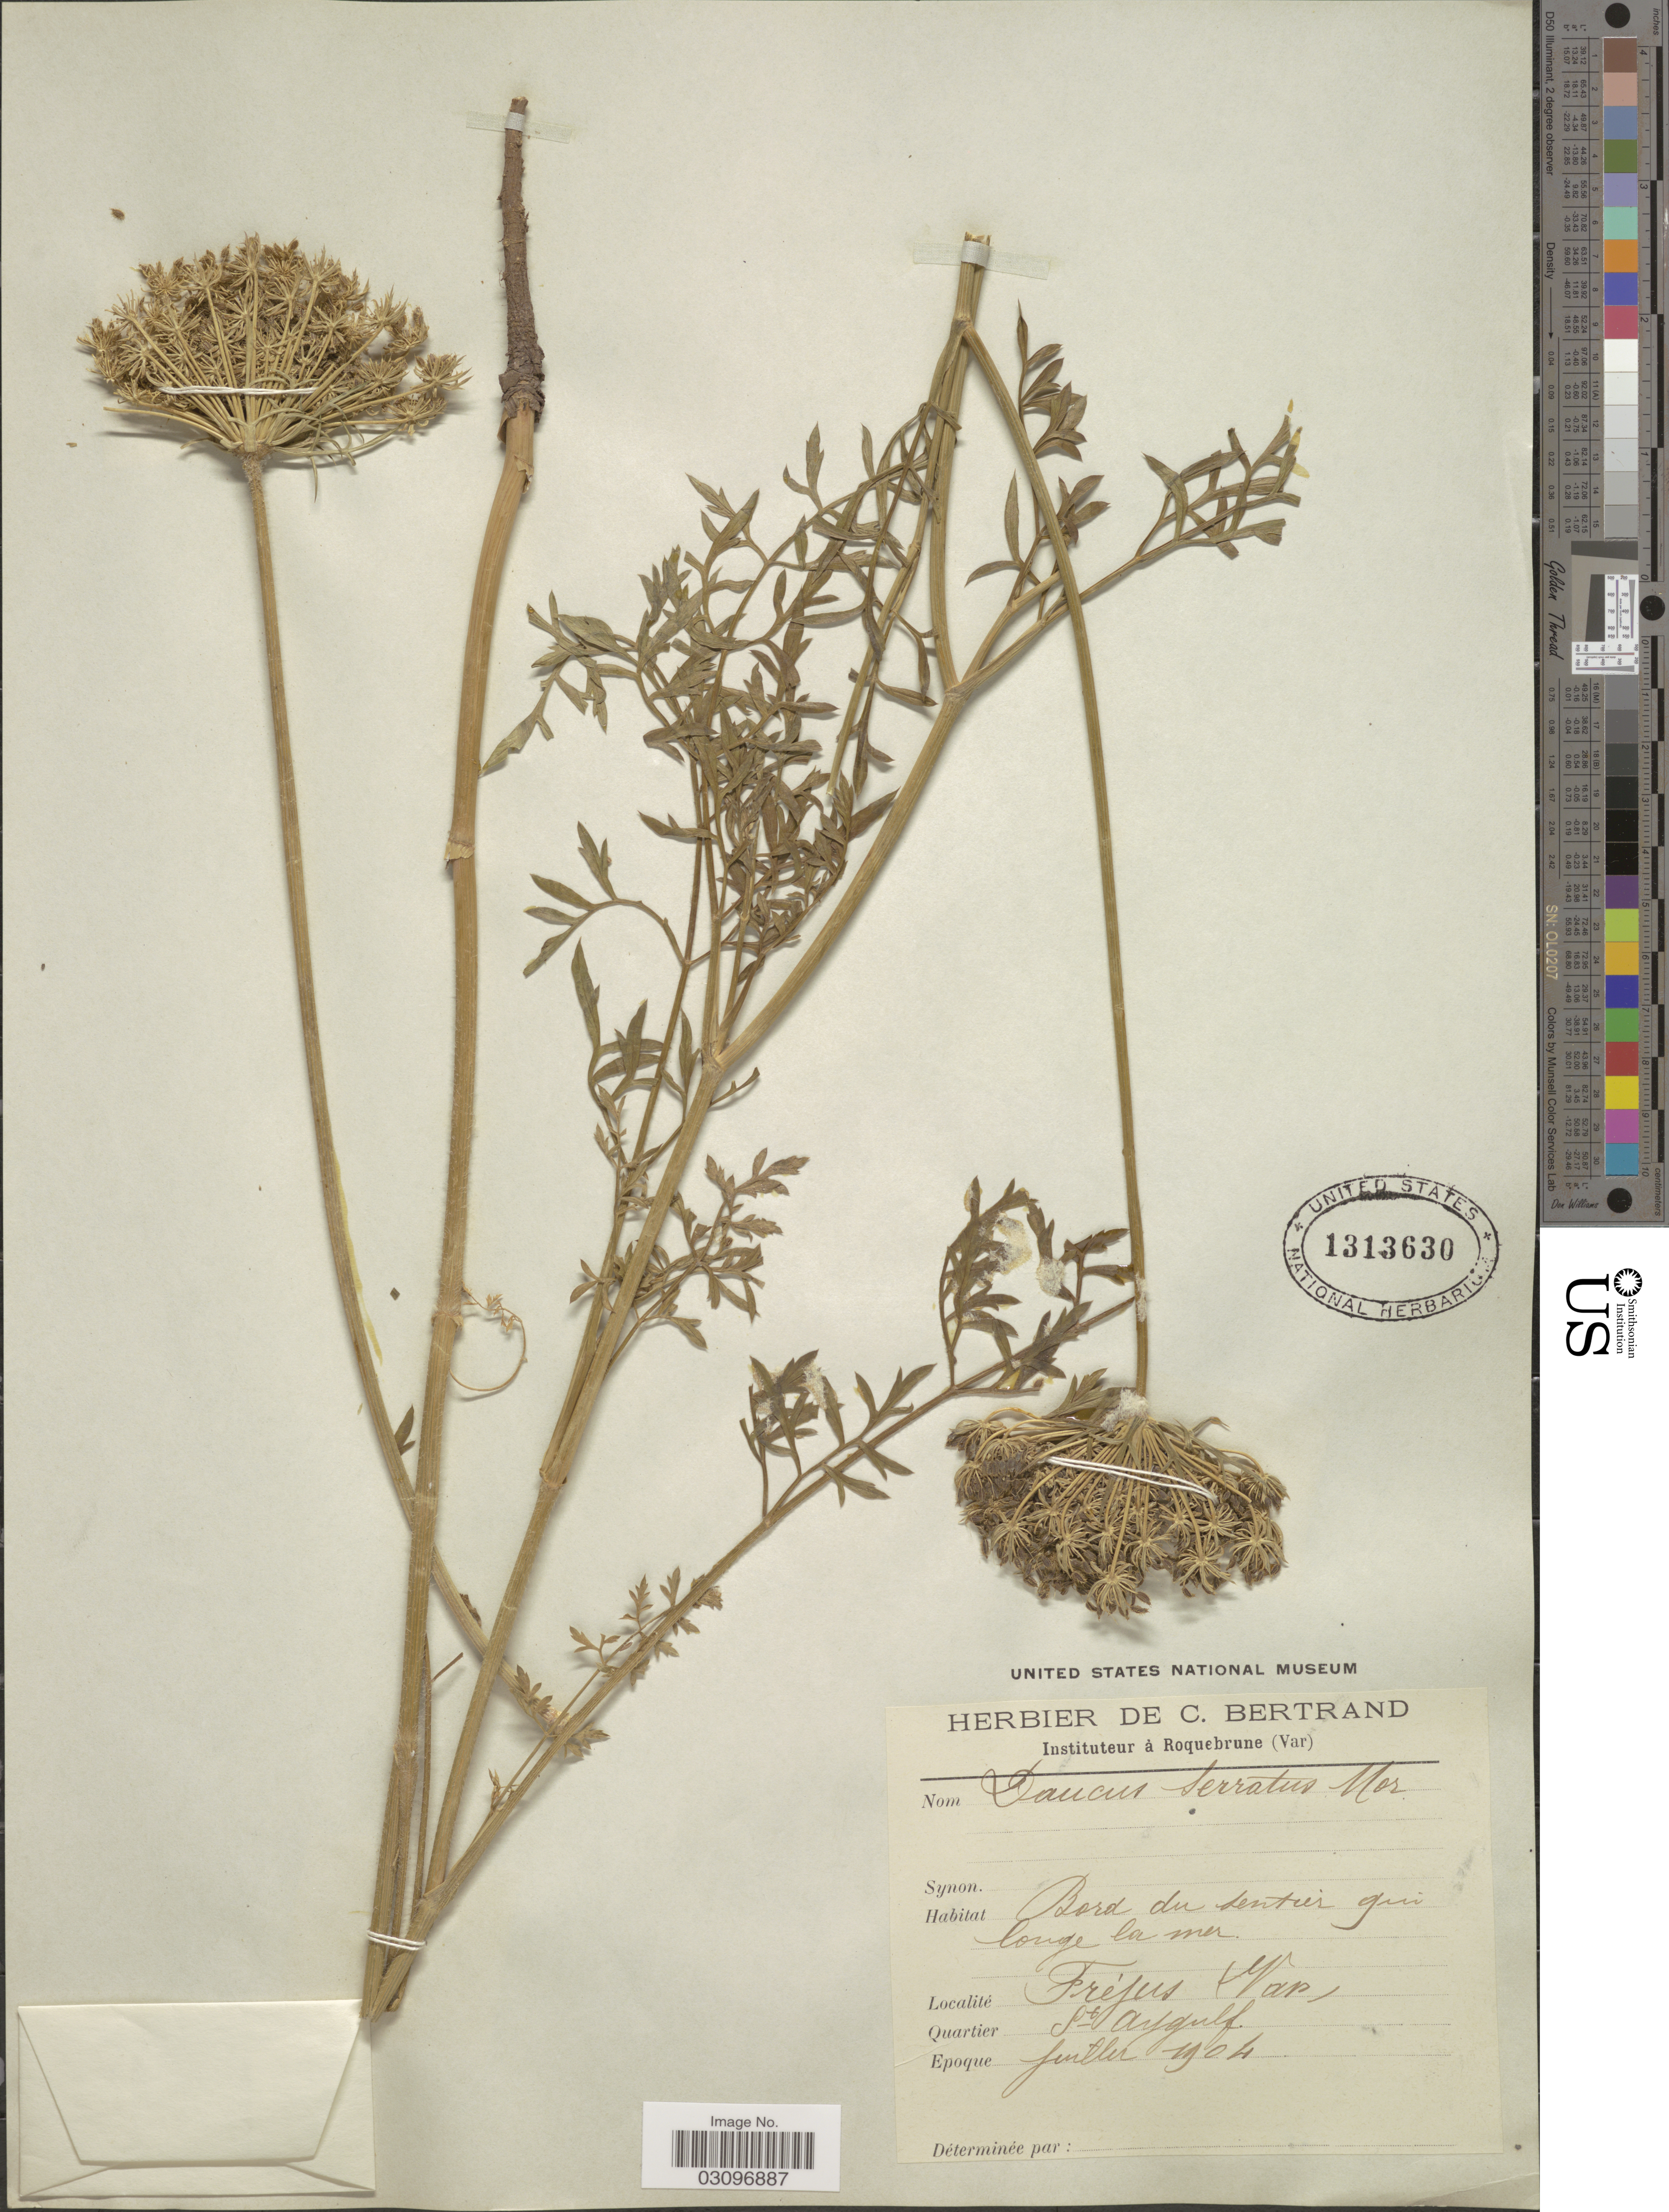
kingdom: Plantae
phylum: Tracheophyta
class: Magnoliopsida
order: Apiales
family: Apiaceae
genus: Daucus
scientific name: Daucus serratus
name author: Moris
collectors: Ex herb. C. Bertrand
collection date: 1904-07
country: France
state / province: Provence-Alpes-Côte d'Azur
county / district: Var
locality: Frejus (Var). Quartier St Aygulf.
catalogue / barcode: US 1313630